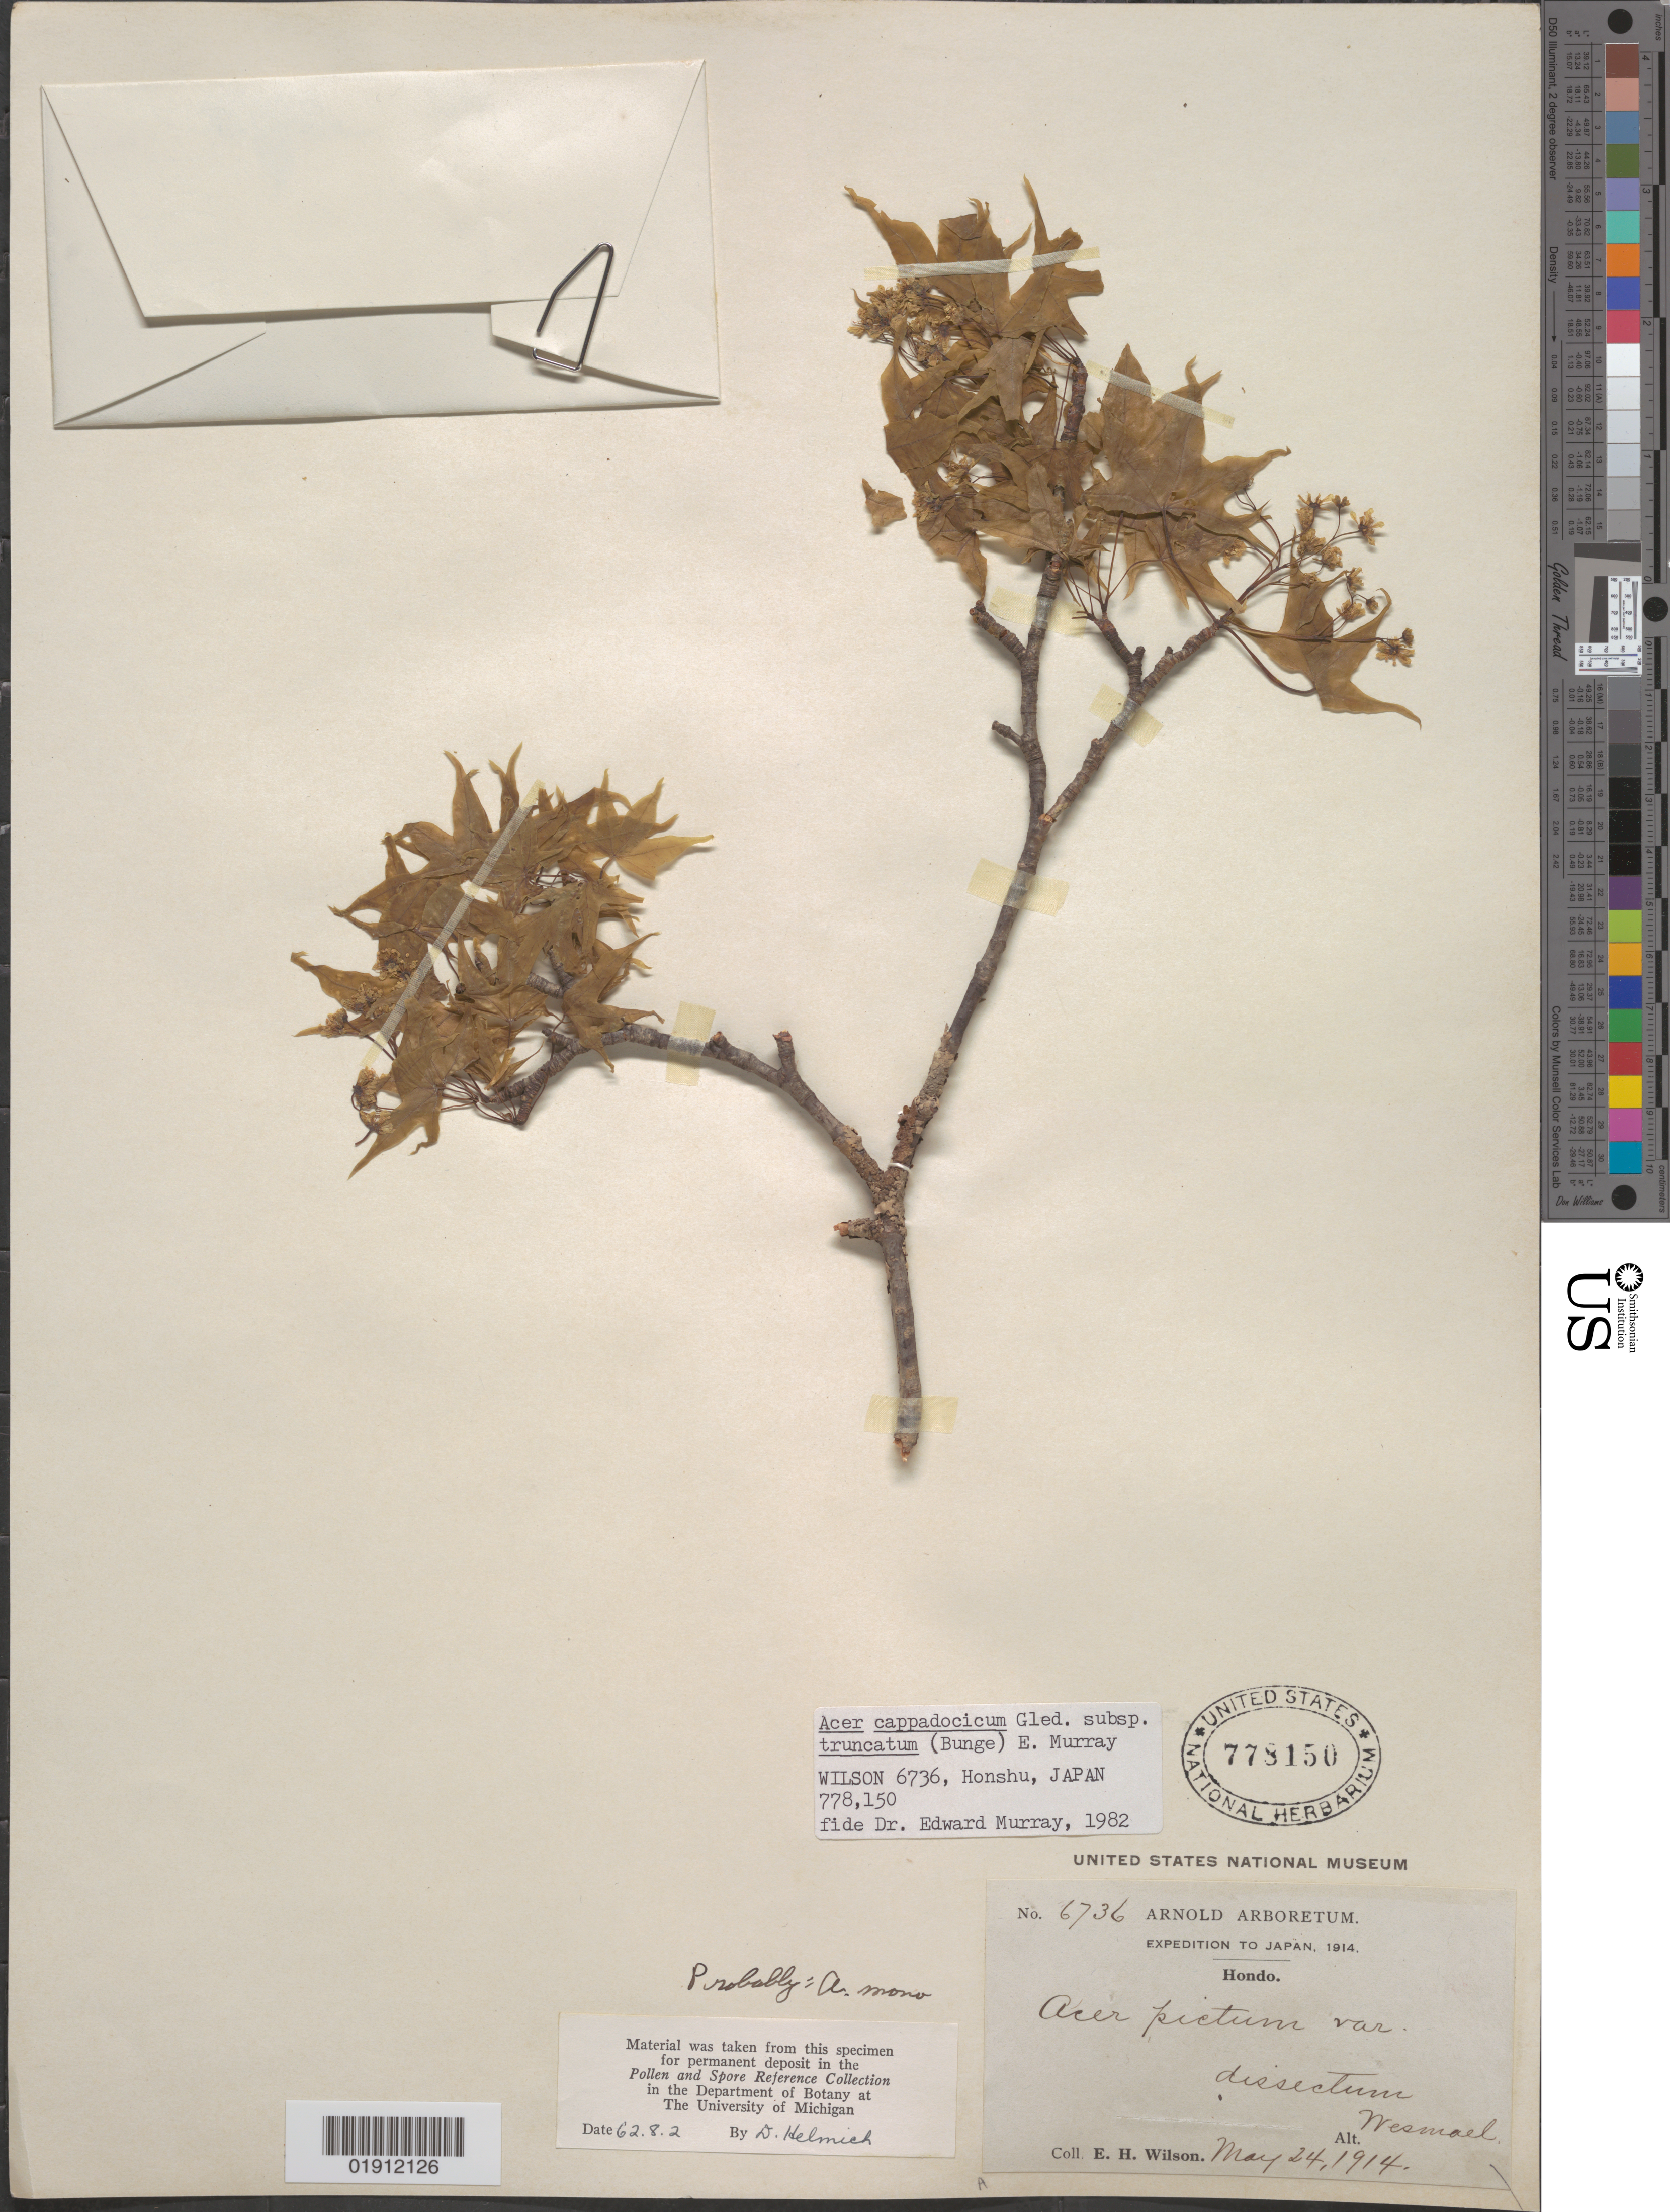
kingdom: Plantae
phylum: Tracheophyta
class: Magnoliopsida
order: Sapindales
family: Sapindaceae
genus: Acer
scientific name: Acer cappadocicum subsp. truncatum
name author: (Bunge) A.E. Murray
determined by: Murray, Edward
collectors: E. H. Wilson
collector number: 6736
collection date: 1914-05-24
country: Japan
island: Honshu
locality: Hondo [Honshu]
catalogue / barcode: US 778150